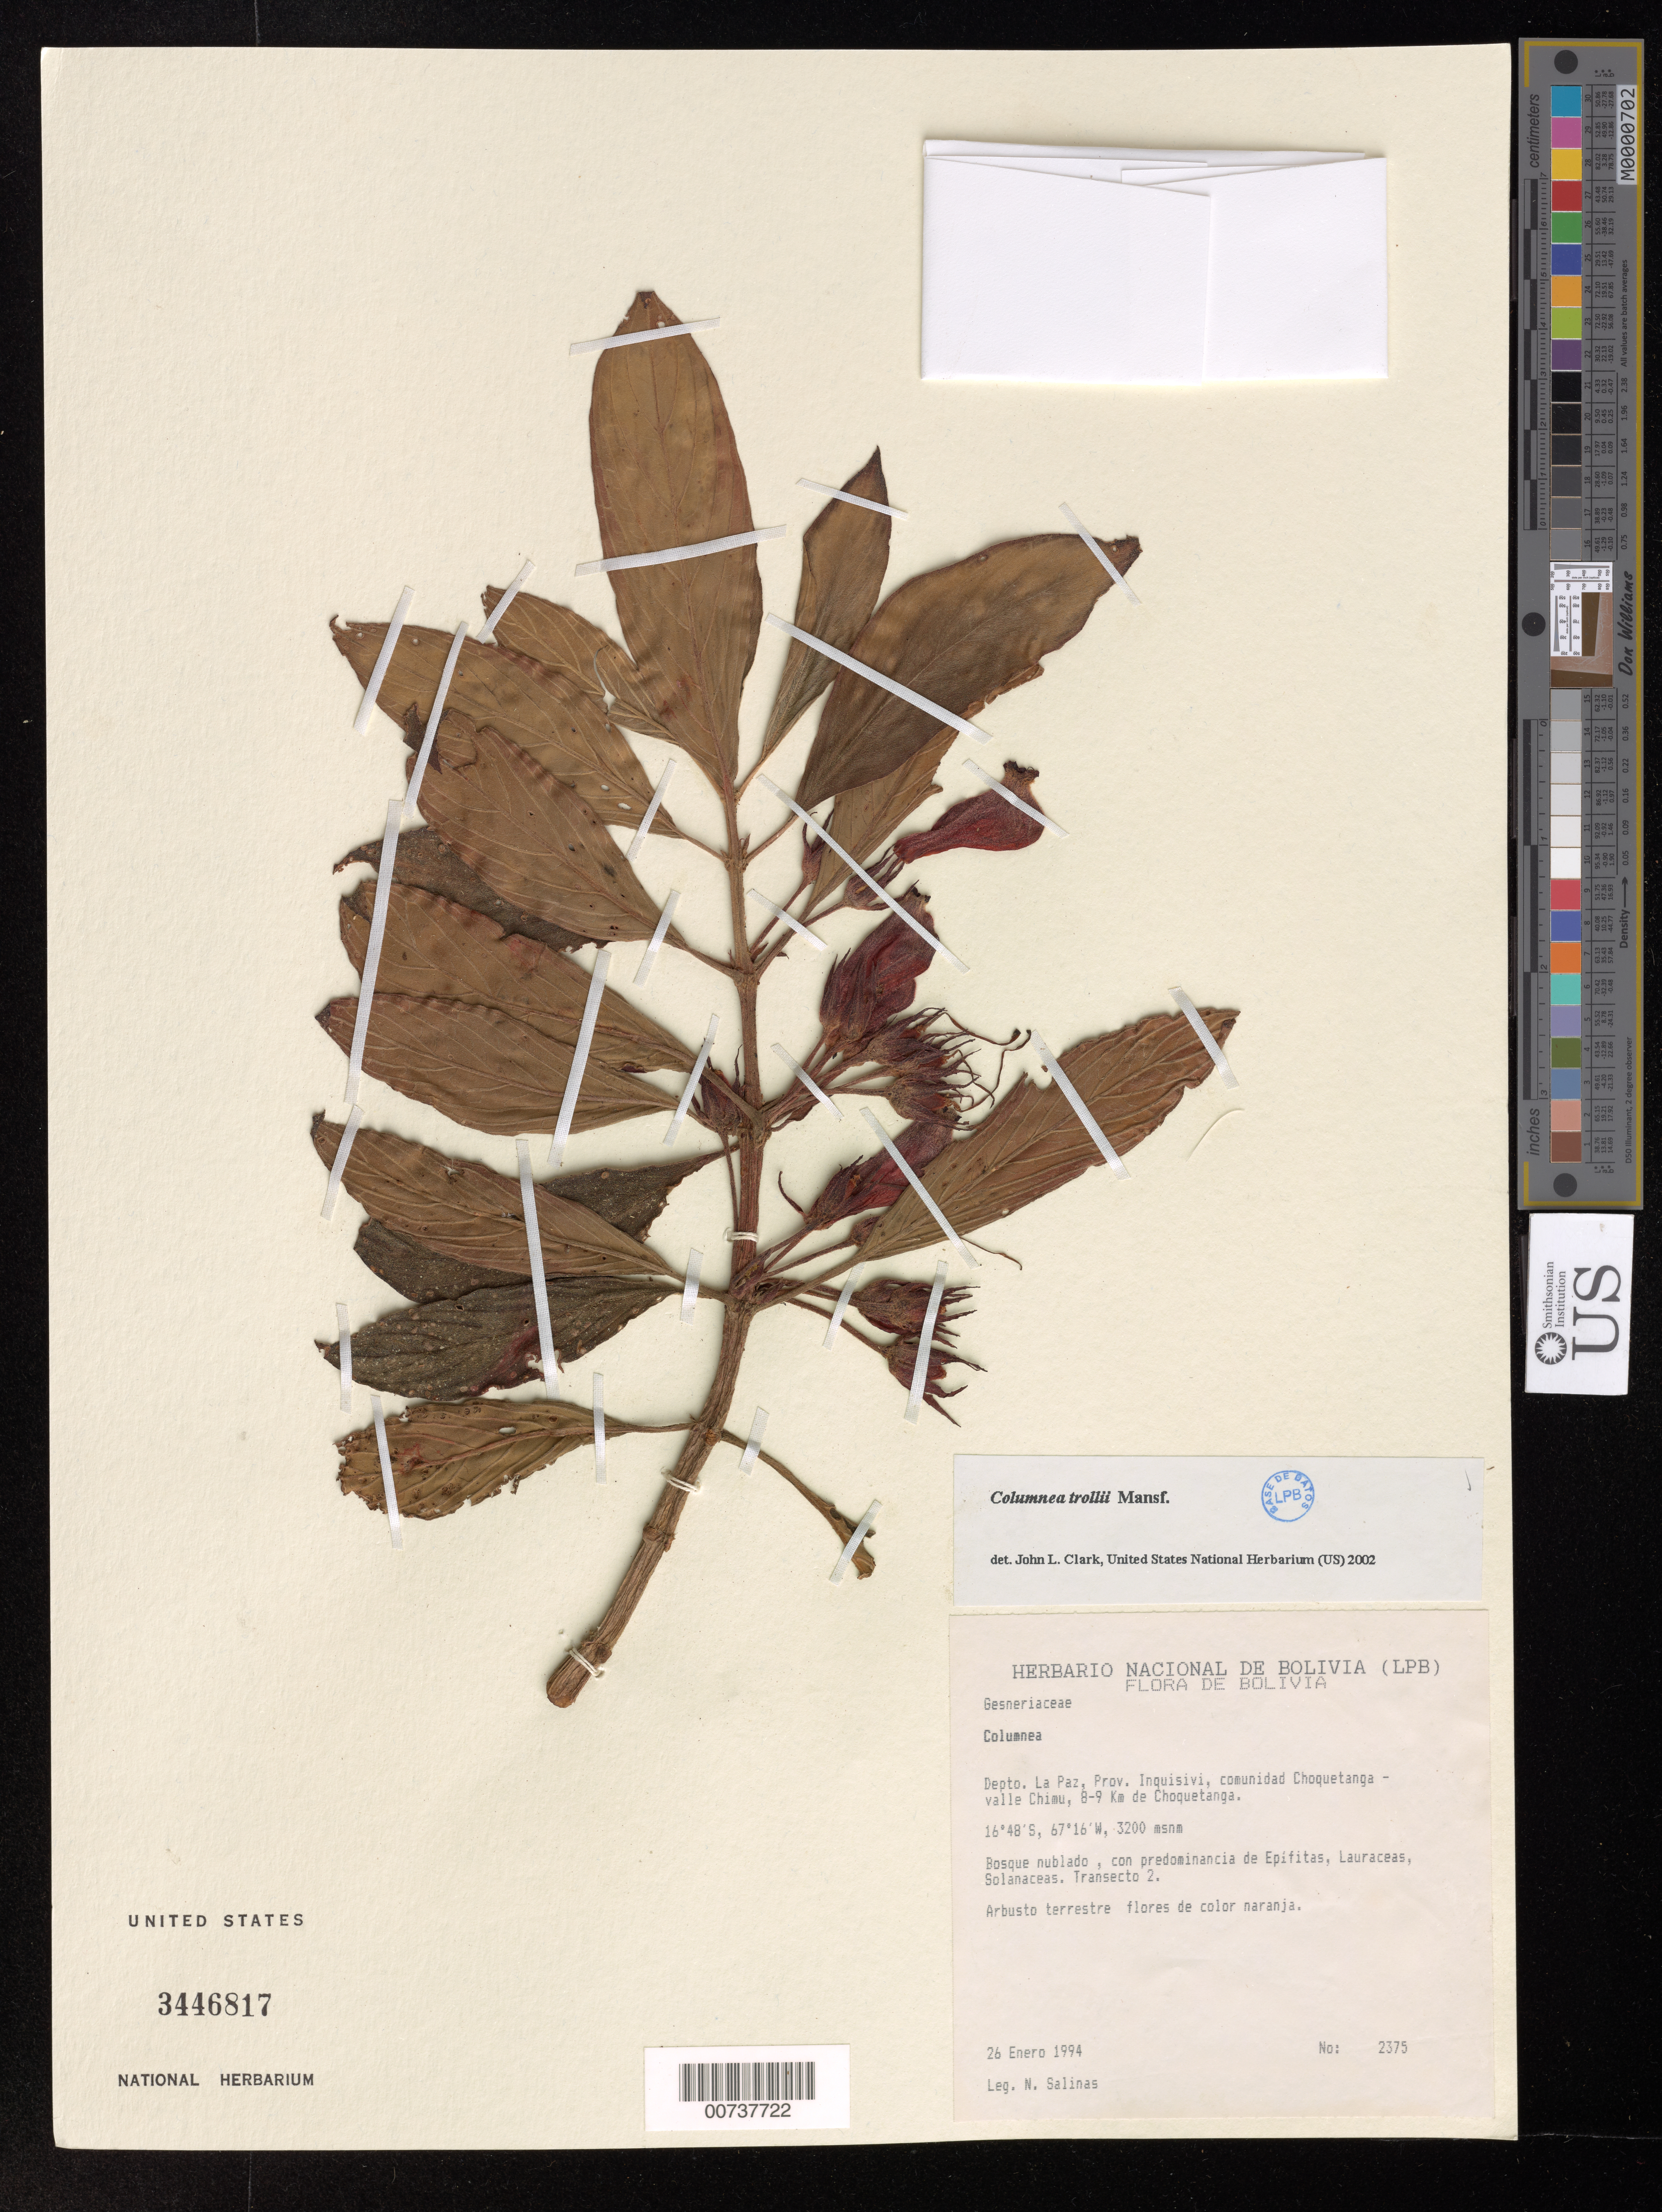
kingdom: Plantae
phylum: Tracheophyta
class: Magnoliopsida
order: Lamiales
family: Gesneriaceae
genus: Columnea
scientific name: Columnea trollii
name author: Mansf.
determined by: Clark, J. L., (SEL), The Marie Selby Botanical Garden (UNITED STATES)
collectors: N. Salinas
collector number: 2375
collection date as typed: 26 Jan 1994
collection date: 1994-01-26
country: Bolivia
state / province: La Paz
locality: Prov. Inquisivi, comunidad Choquetanga - valle Chimu, 8-9 km de Choquetanga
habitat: Bosque nublado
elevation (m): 3200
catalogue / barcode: US 3446817